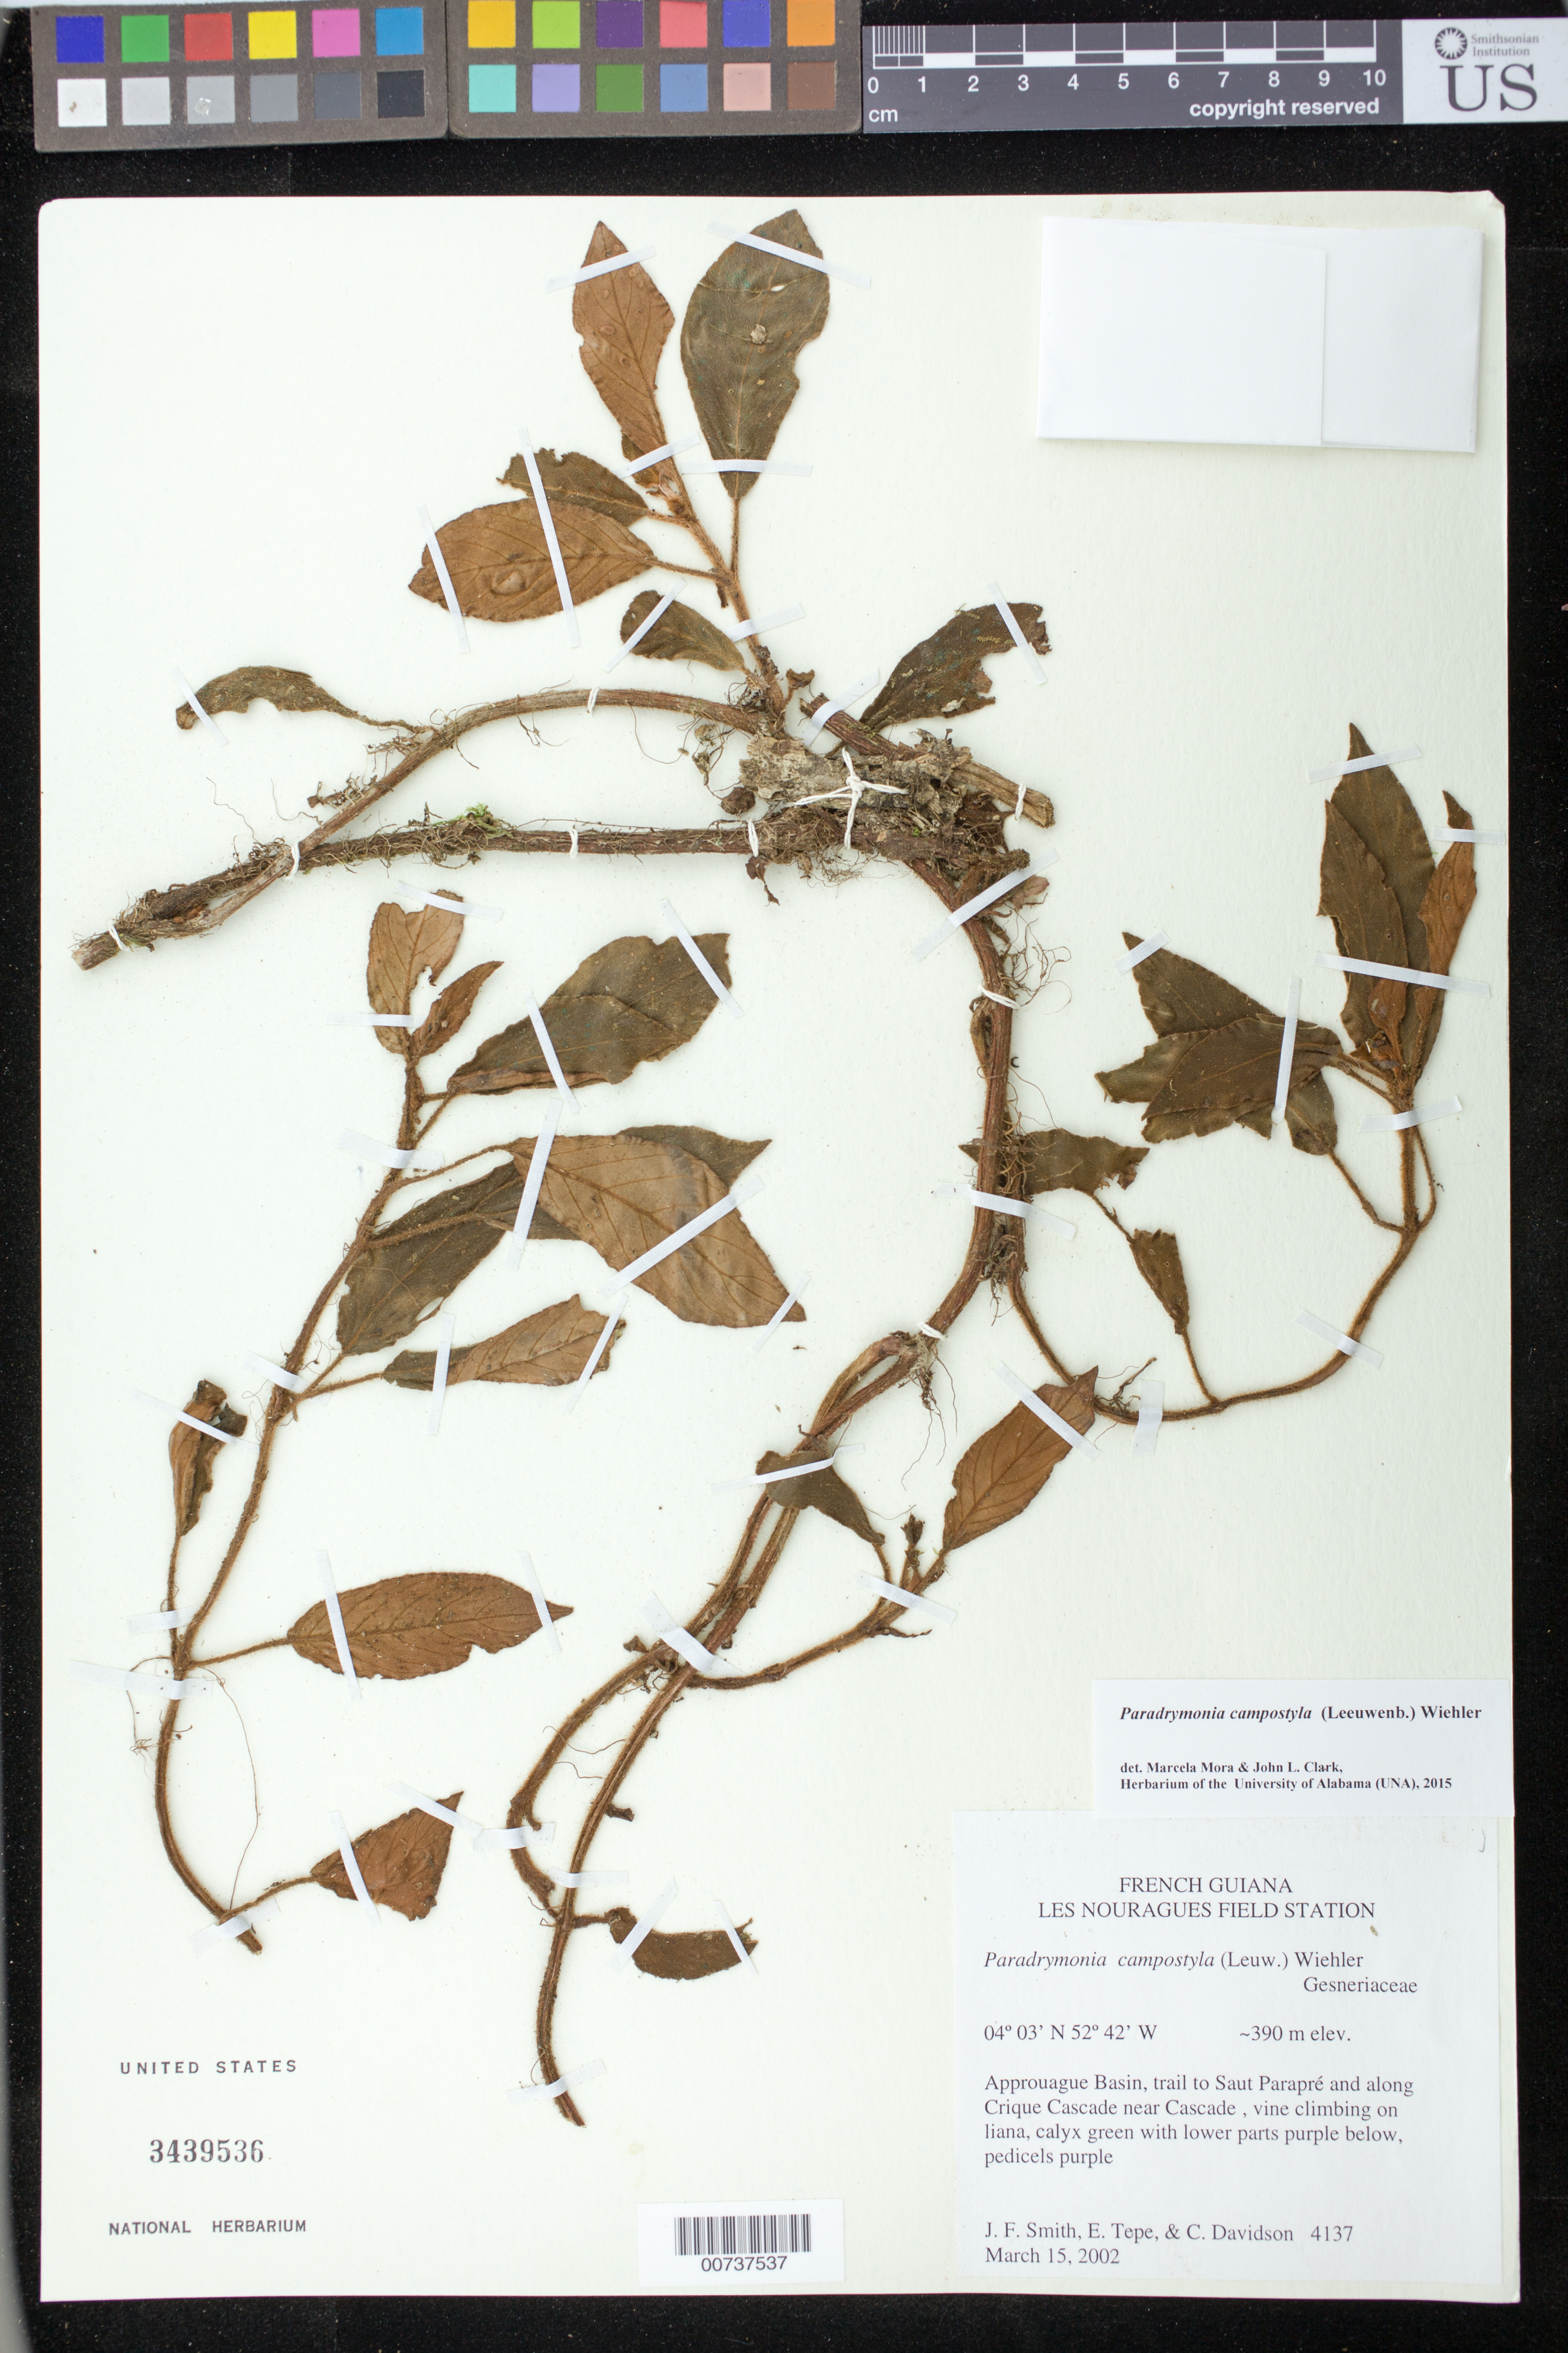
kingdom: Plantae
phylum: Tracheophyta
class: Magnoliopsida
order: Lamiales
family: Gesneriaceae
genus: Paradrymonia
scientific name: Paradrymonia campostyla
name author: (Leeuwenb.) Wiehler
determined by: Mora, M. M.; Clark, J. L.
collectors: J. Smith, E. Tepe & C. Davidson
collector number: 4137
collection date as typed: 15 Mar 2002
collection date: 2002-03-15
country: French Guiana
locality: Les Nouragues Field Station, Approuague Basin, trail to Saut Parapré and along Crique Cascade near Cascade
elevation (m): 390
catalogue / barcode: US 3439536